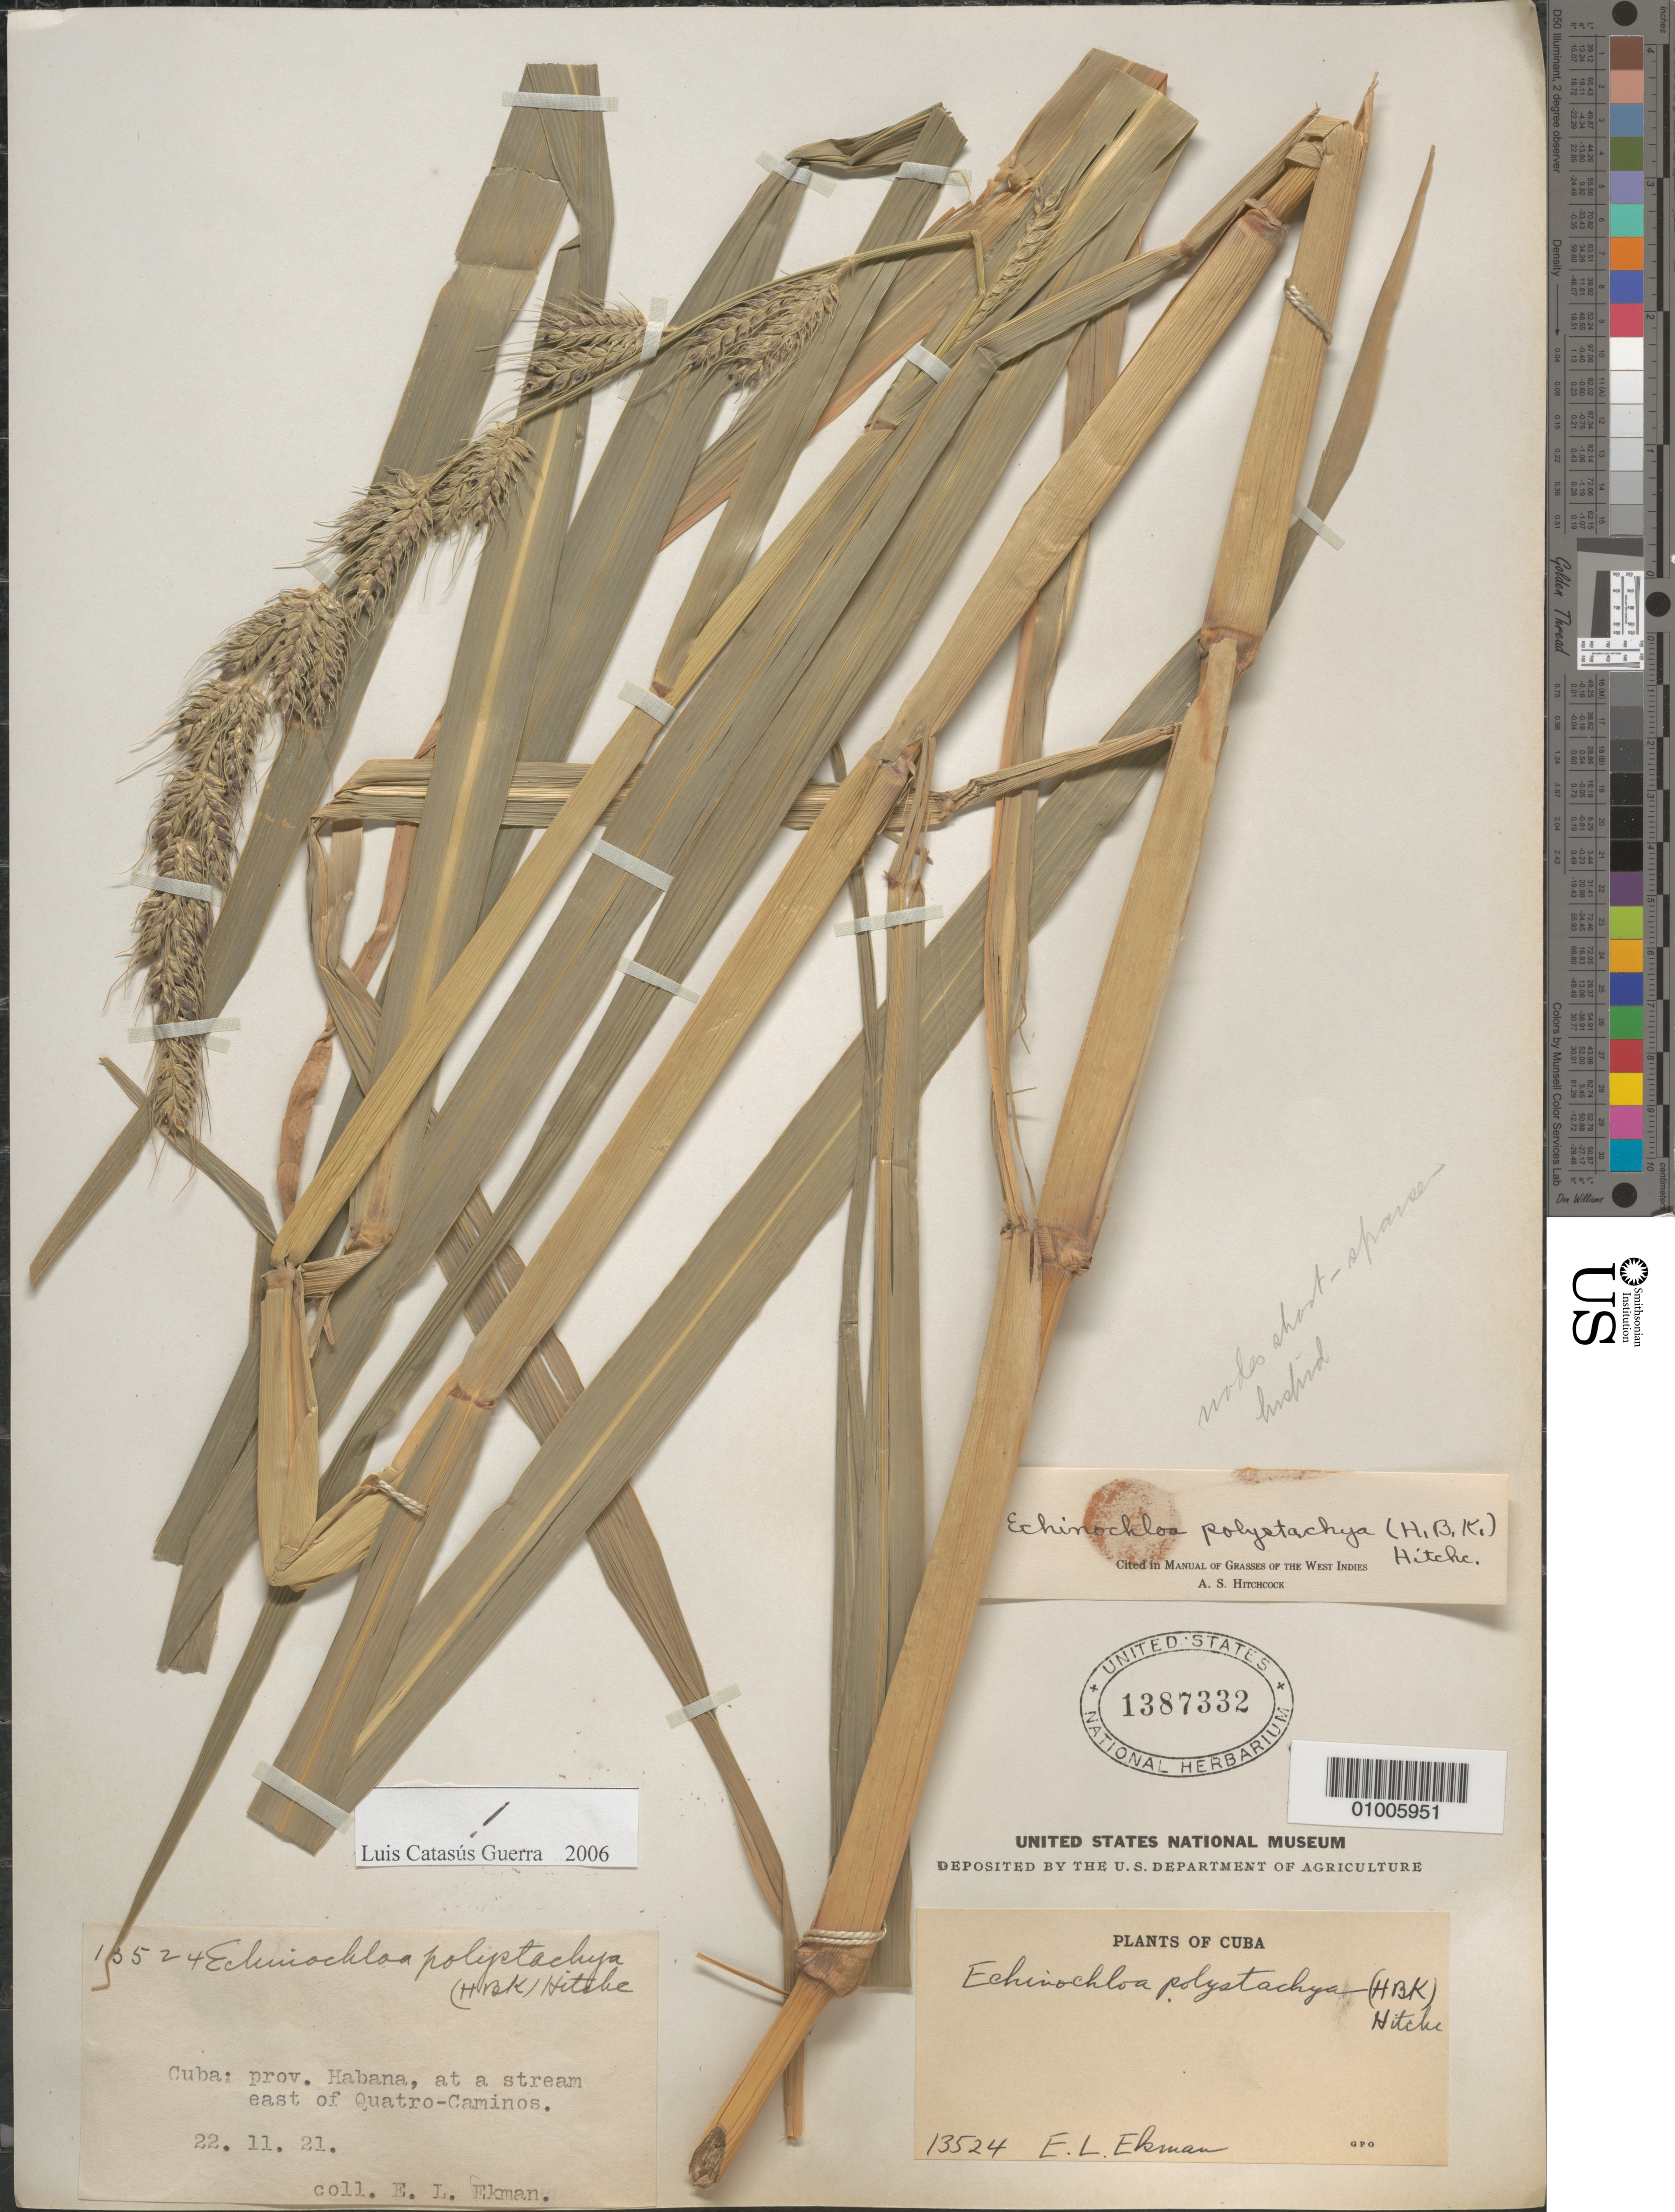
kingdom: Plantae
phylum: Tracheophyta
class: Liliopsida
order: Poales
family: Poaceae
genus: Echinochloa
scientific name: Echinochloa polystachya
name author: (Kunth) Hitchc.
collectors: E. L. Ekman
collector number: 13524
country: Cuba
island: Cuba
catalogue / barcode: US 1387332